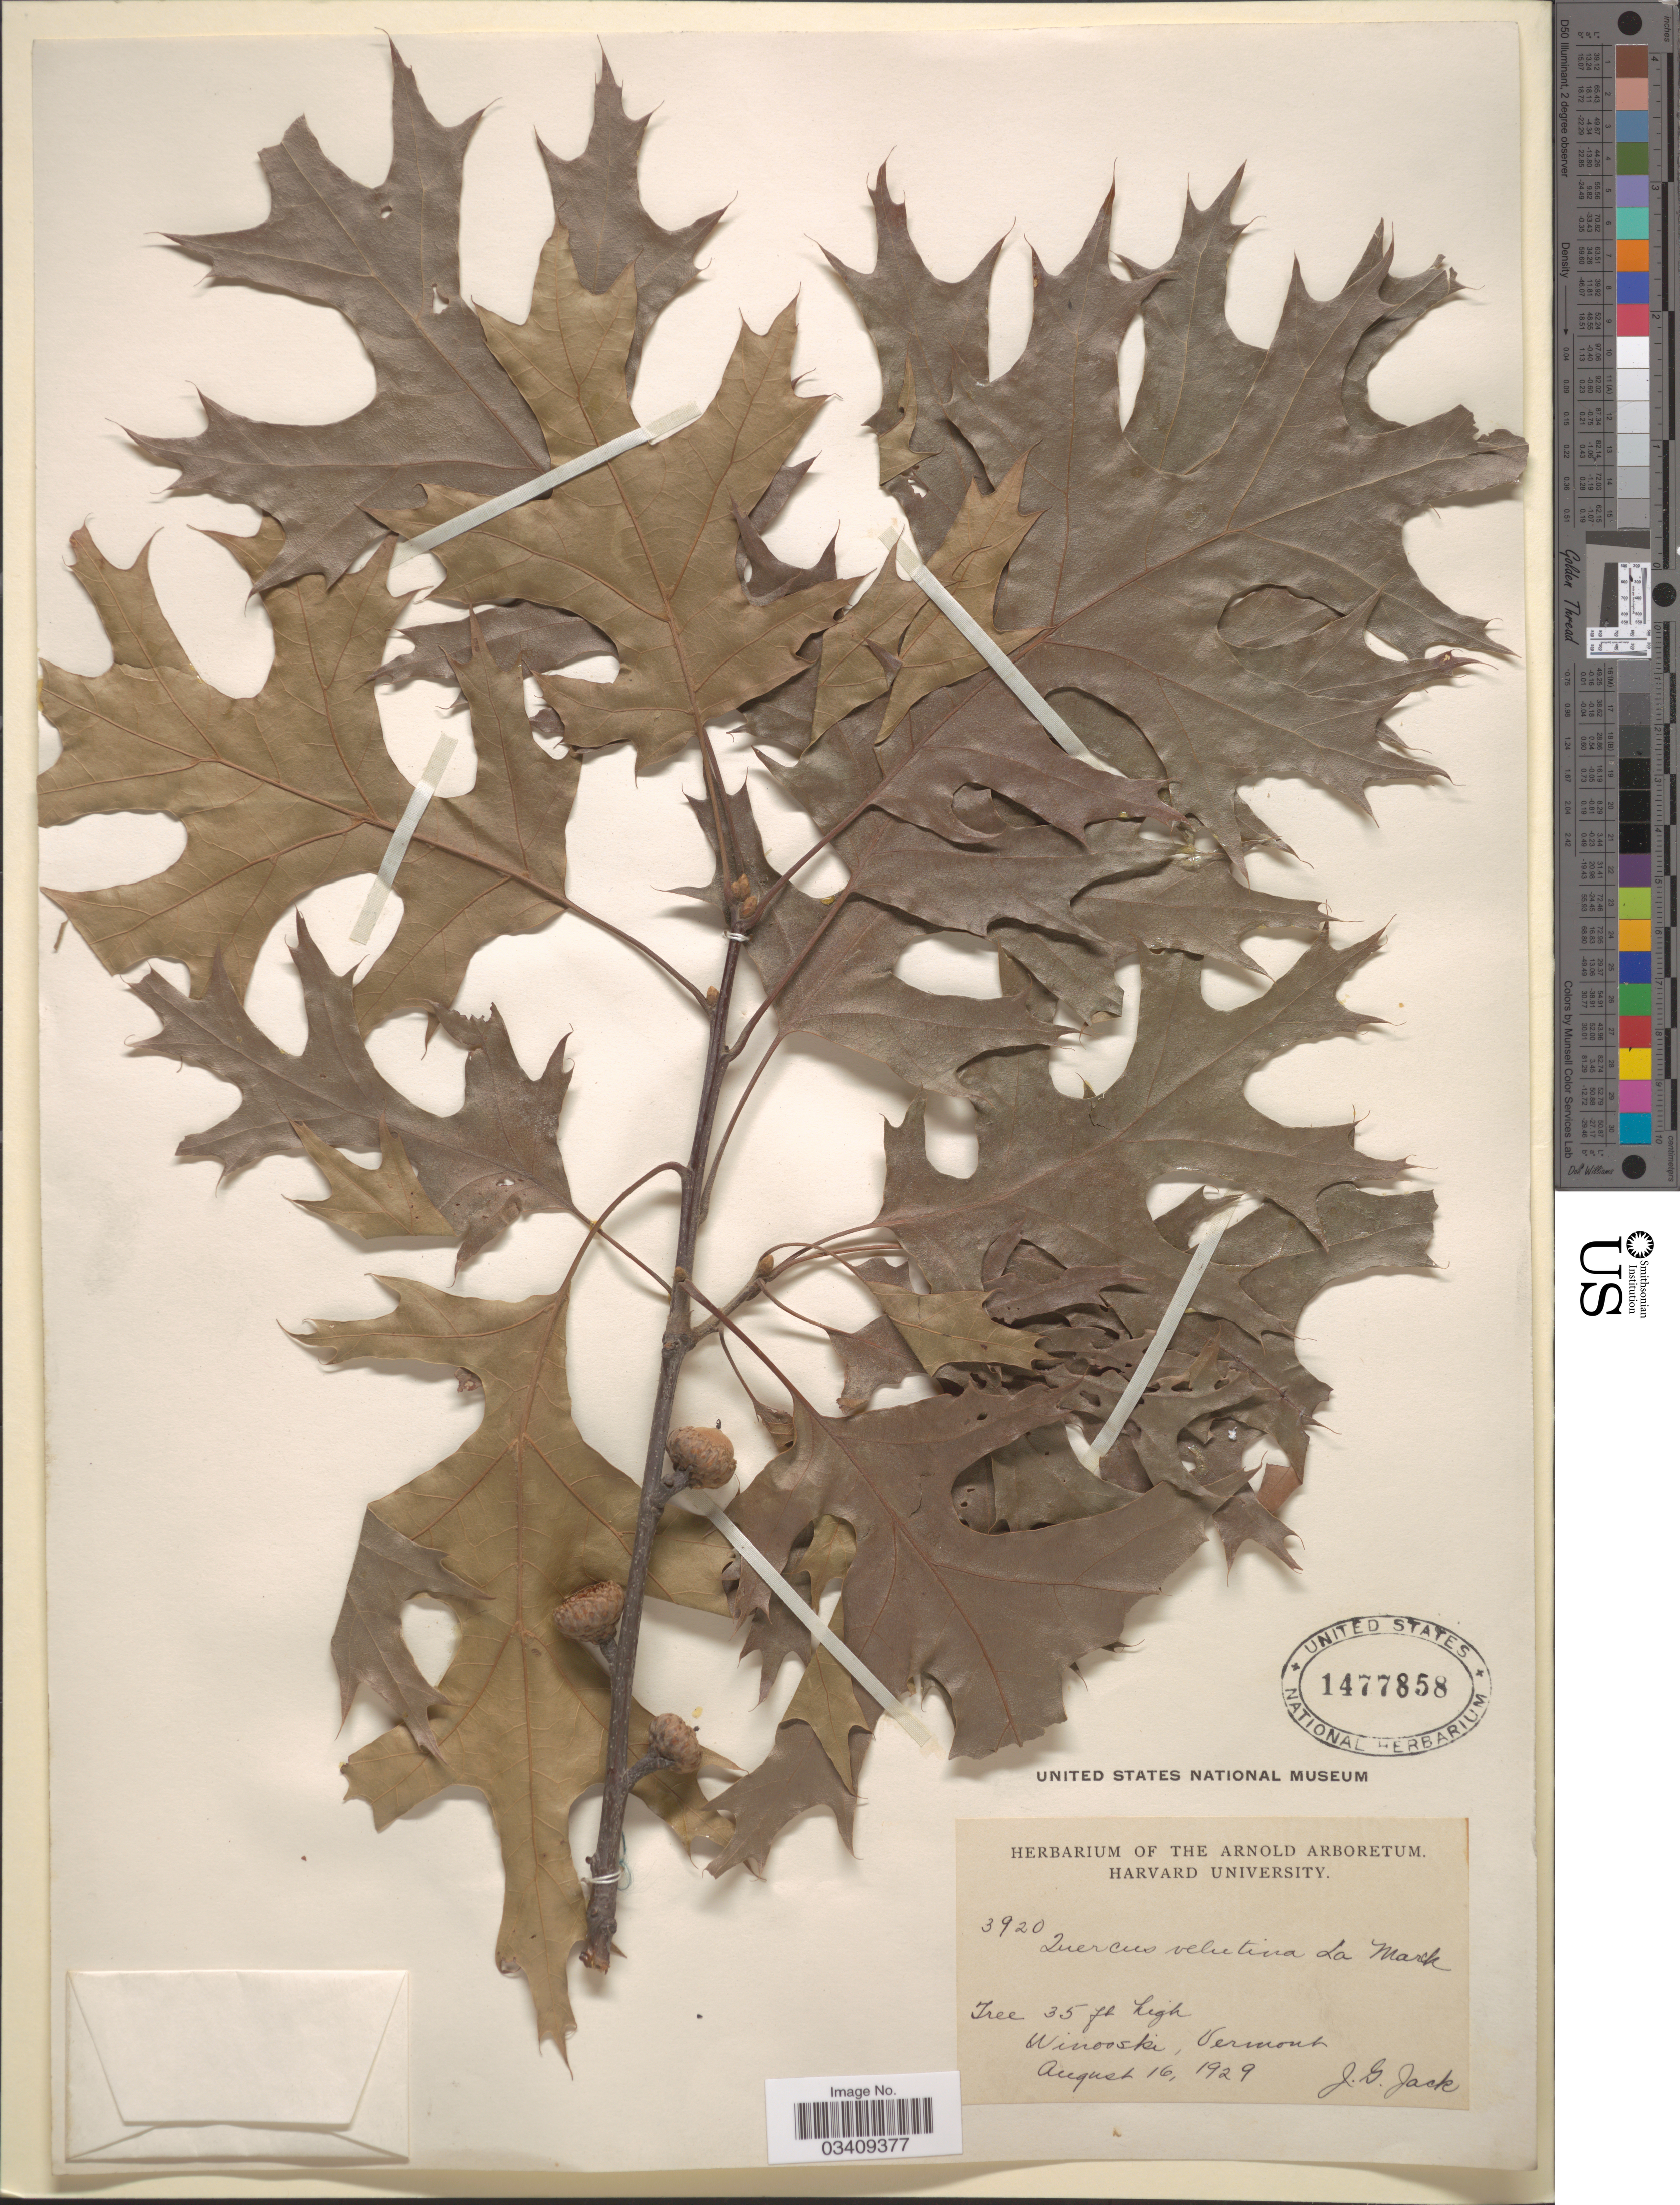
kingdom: Plantae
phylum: Tracheophyta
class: Magnoliopsida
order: Fagales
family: Fagaceae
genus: Quercus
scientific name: Quercus velutina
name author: Lam.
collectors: J. G. Jack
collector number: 3920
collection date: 1929-08-16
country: United States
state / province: Vermont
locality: Winooski.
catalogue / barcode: US 1477858